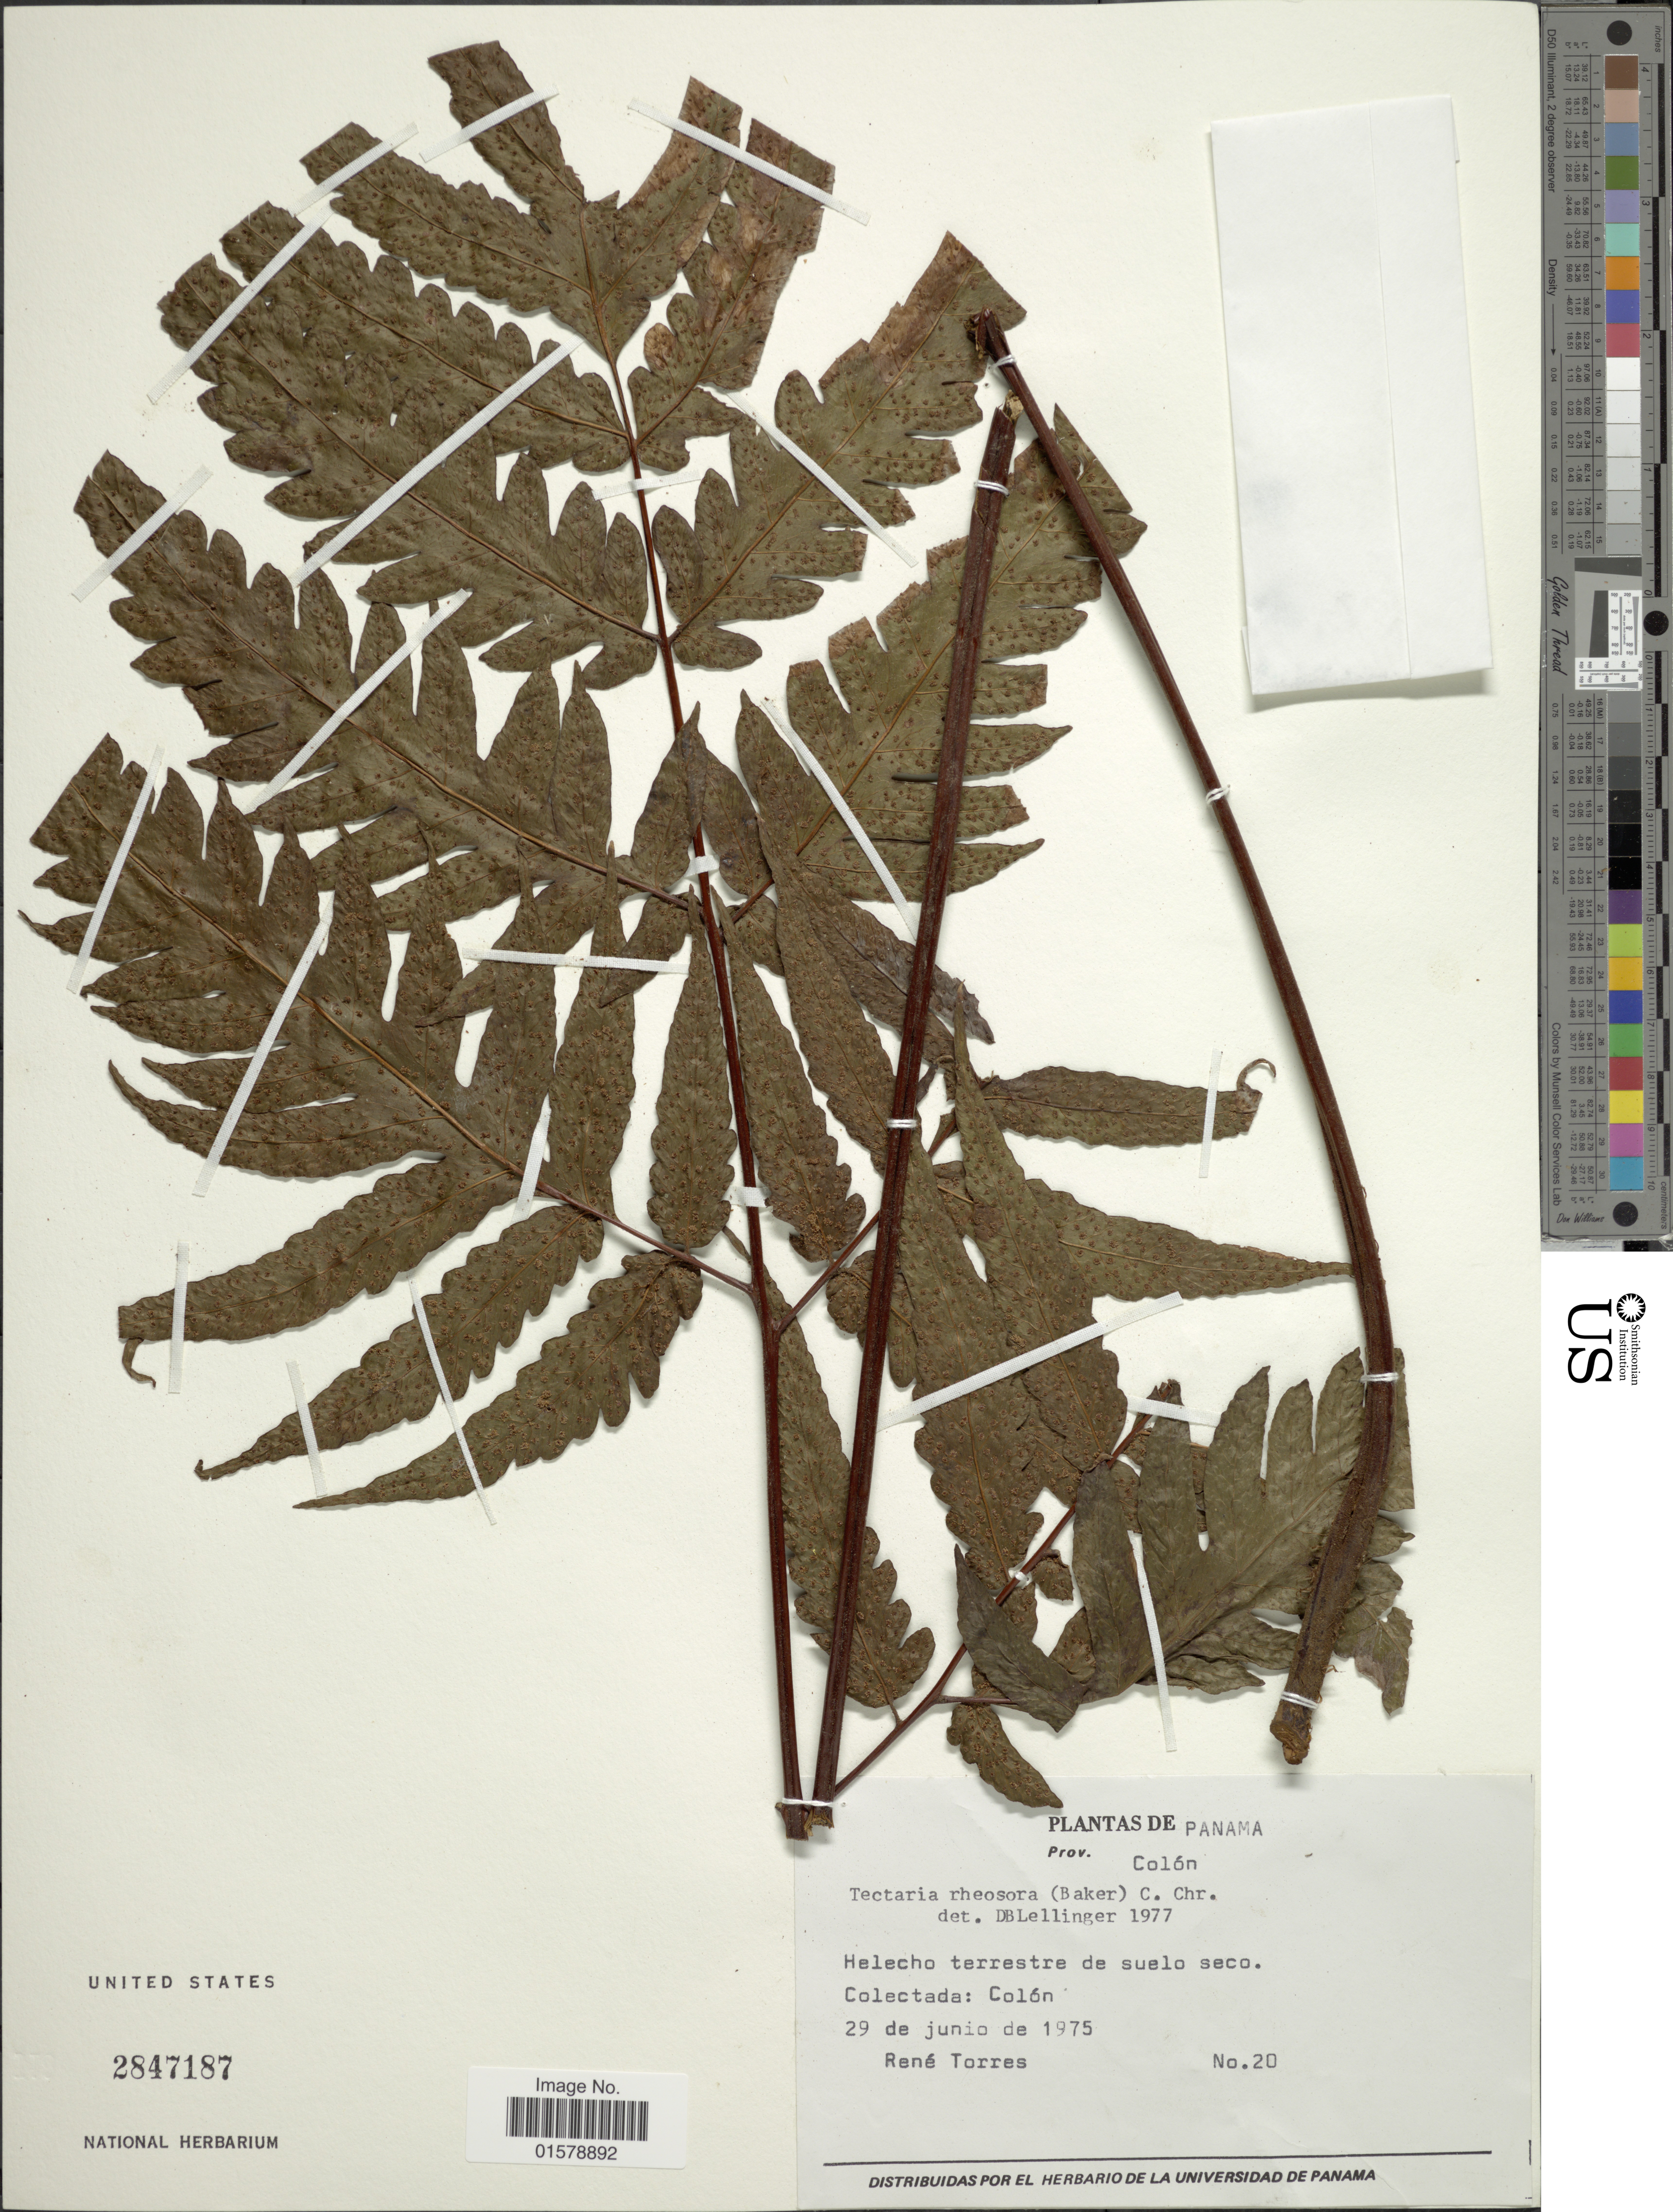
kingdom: Plantae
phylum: Tracheophyta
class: Polypodiopsida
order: Polypodiales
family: Tectariaceae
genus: Tectaria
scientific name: Tectaria rivalis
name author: (Mett. ex Kuhn) C. Chr.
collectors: R. Torres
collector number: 20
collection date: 1975-06-29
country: Panama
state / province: Colón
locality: Helecho terrestre de suelo seco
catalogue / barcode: US 2847187